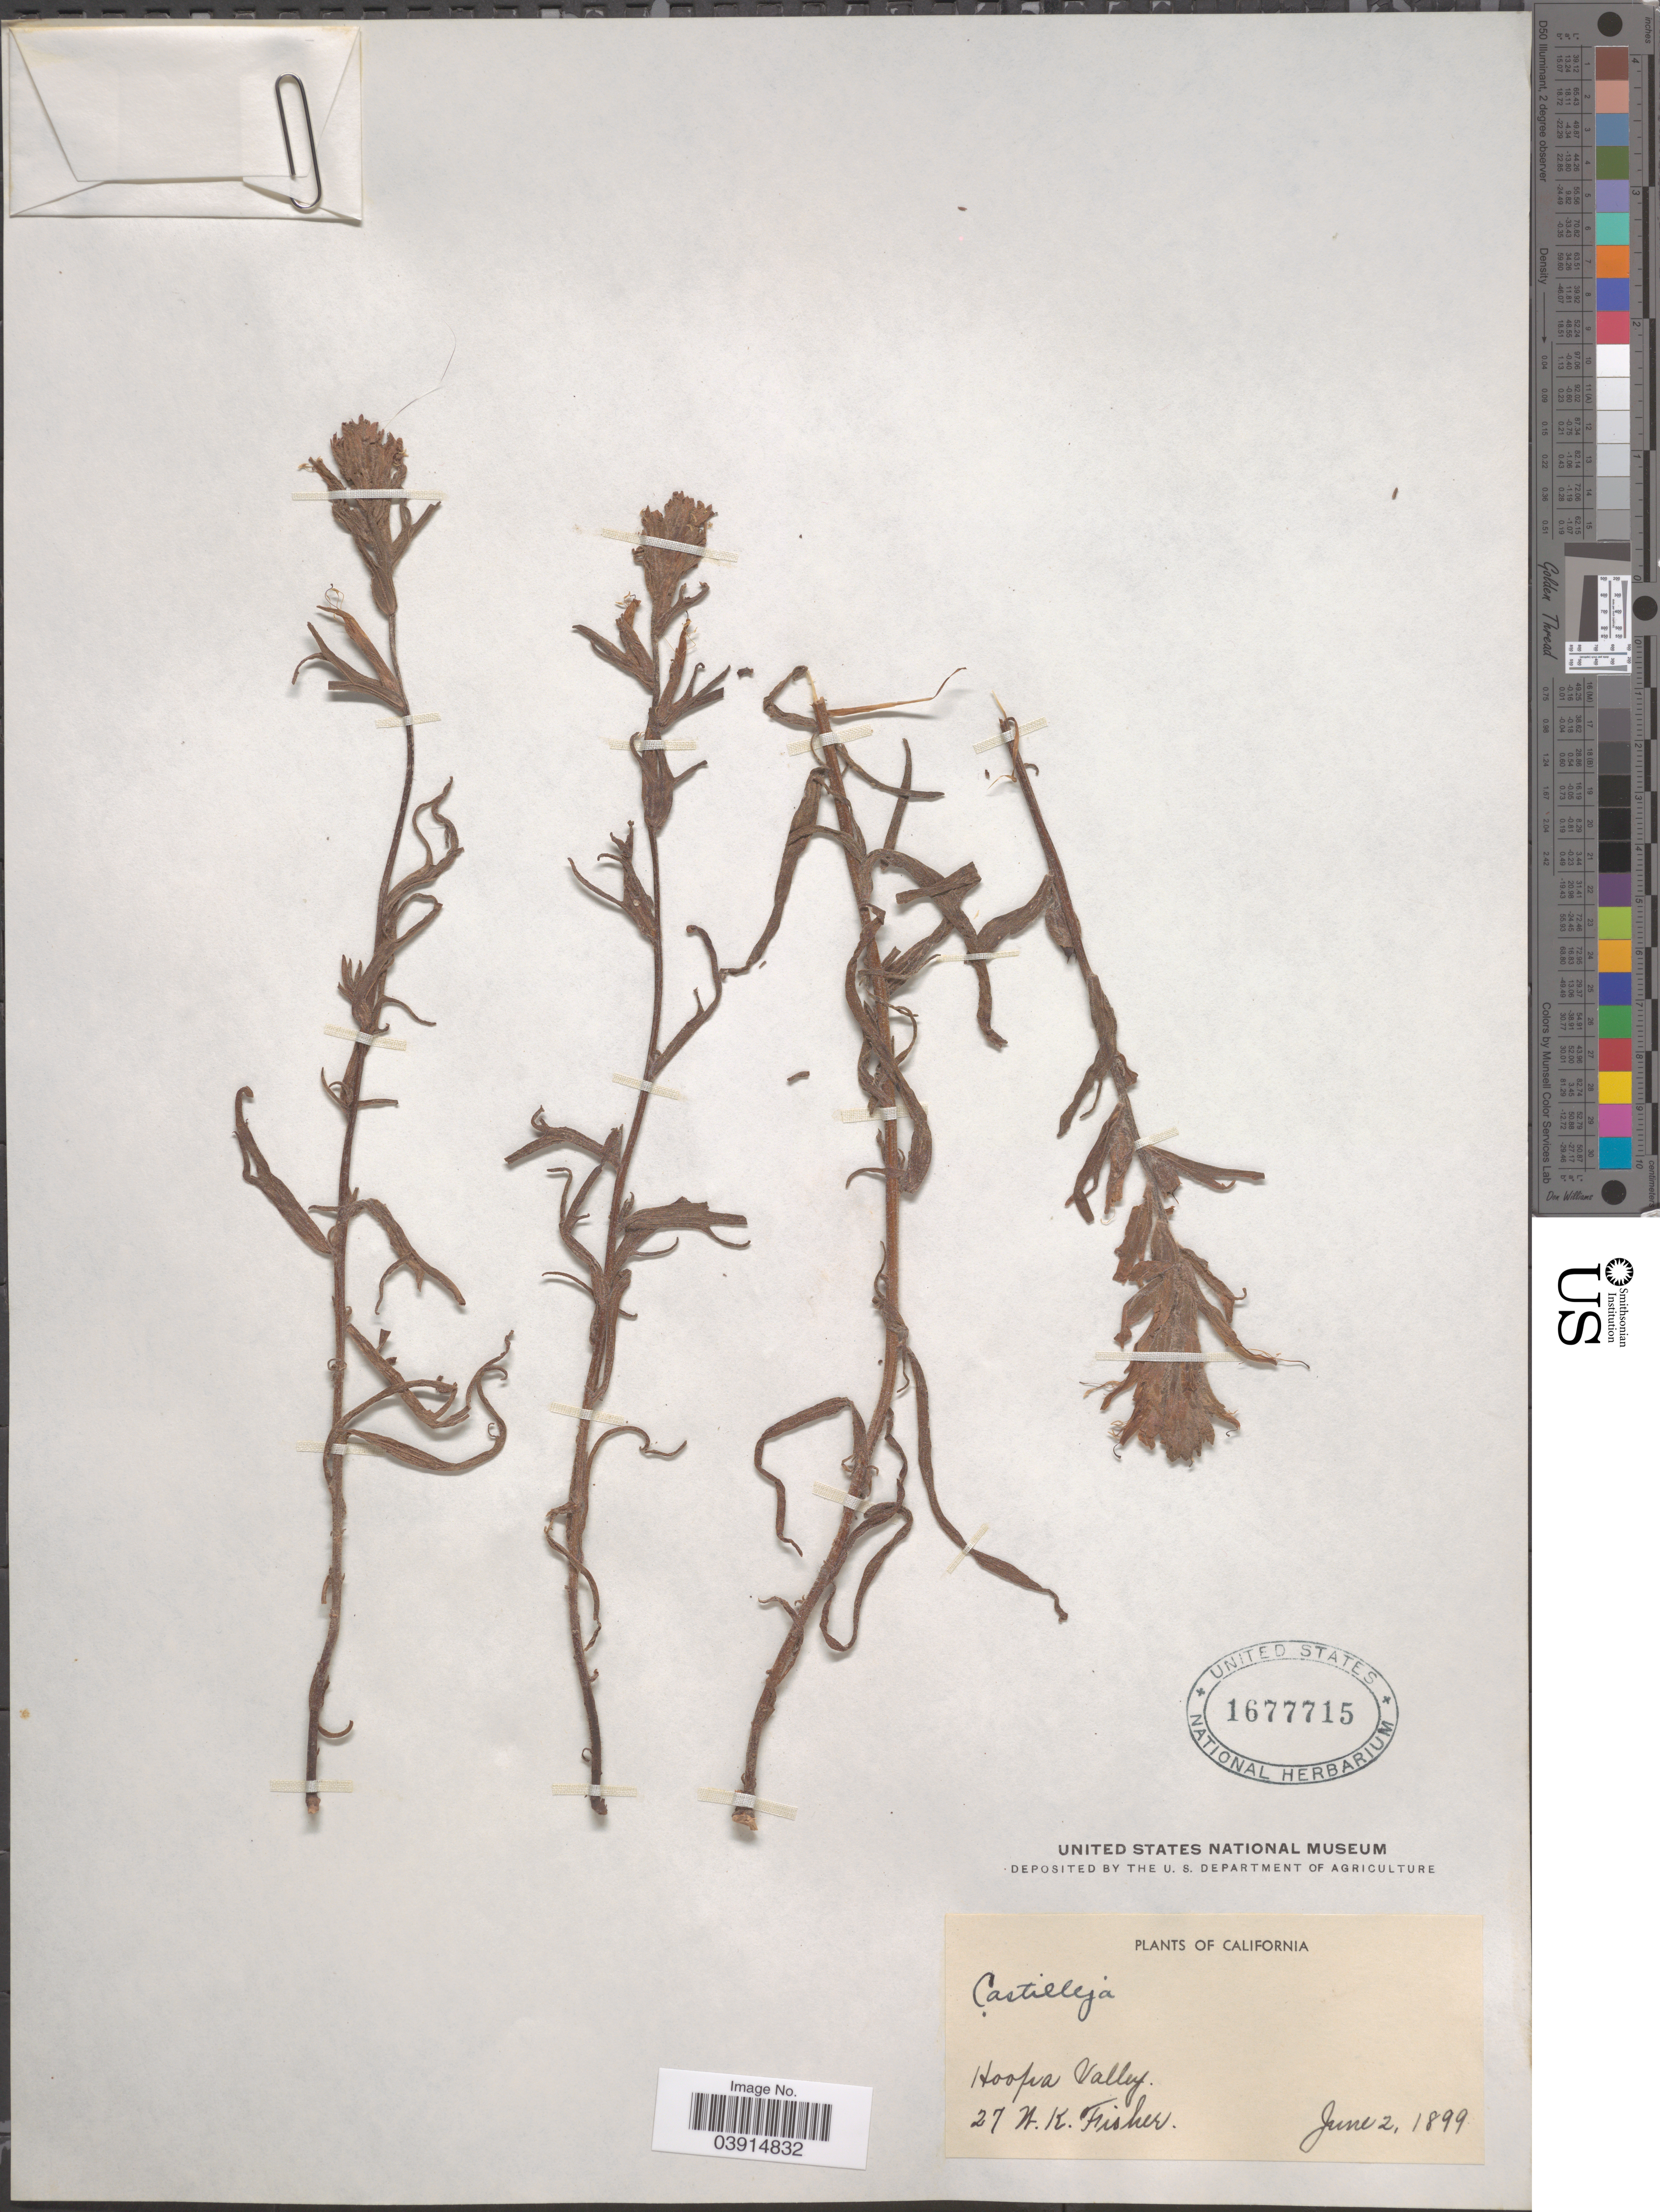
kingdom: Plantae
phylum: Tracheophyta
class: Magnoliopsida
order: Lamiales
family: Orobanchaceae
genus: Castilleja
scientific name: Castilleja sp.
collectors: N. Fisher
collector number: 27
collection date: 1899-06-02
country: United States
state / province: California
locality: Hoopa Valley.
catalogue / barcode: US 1677715